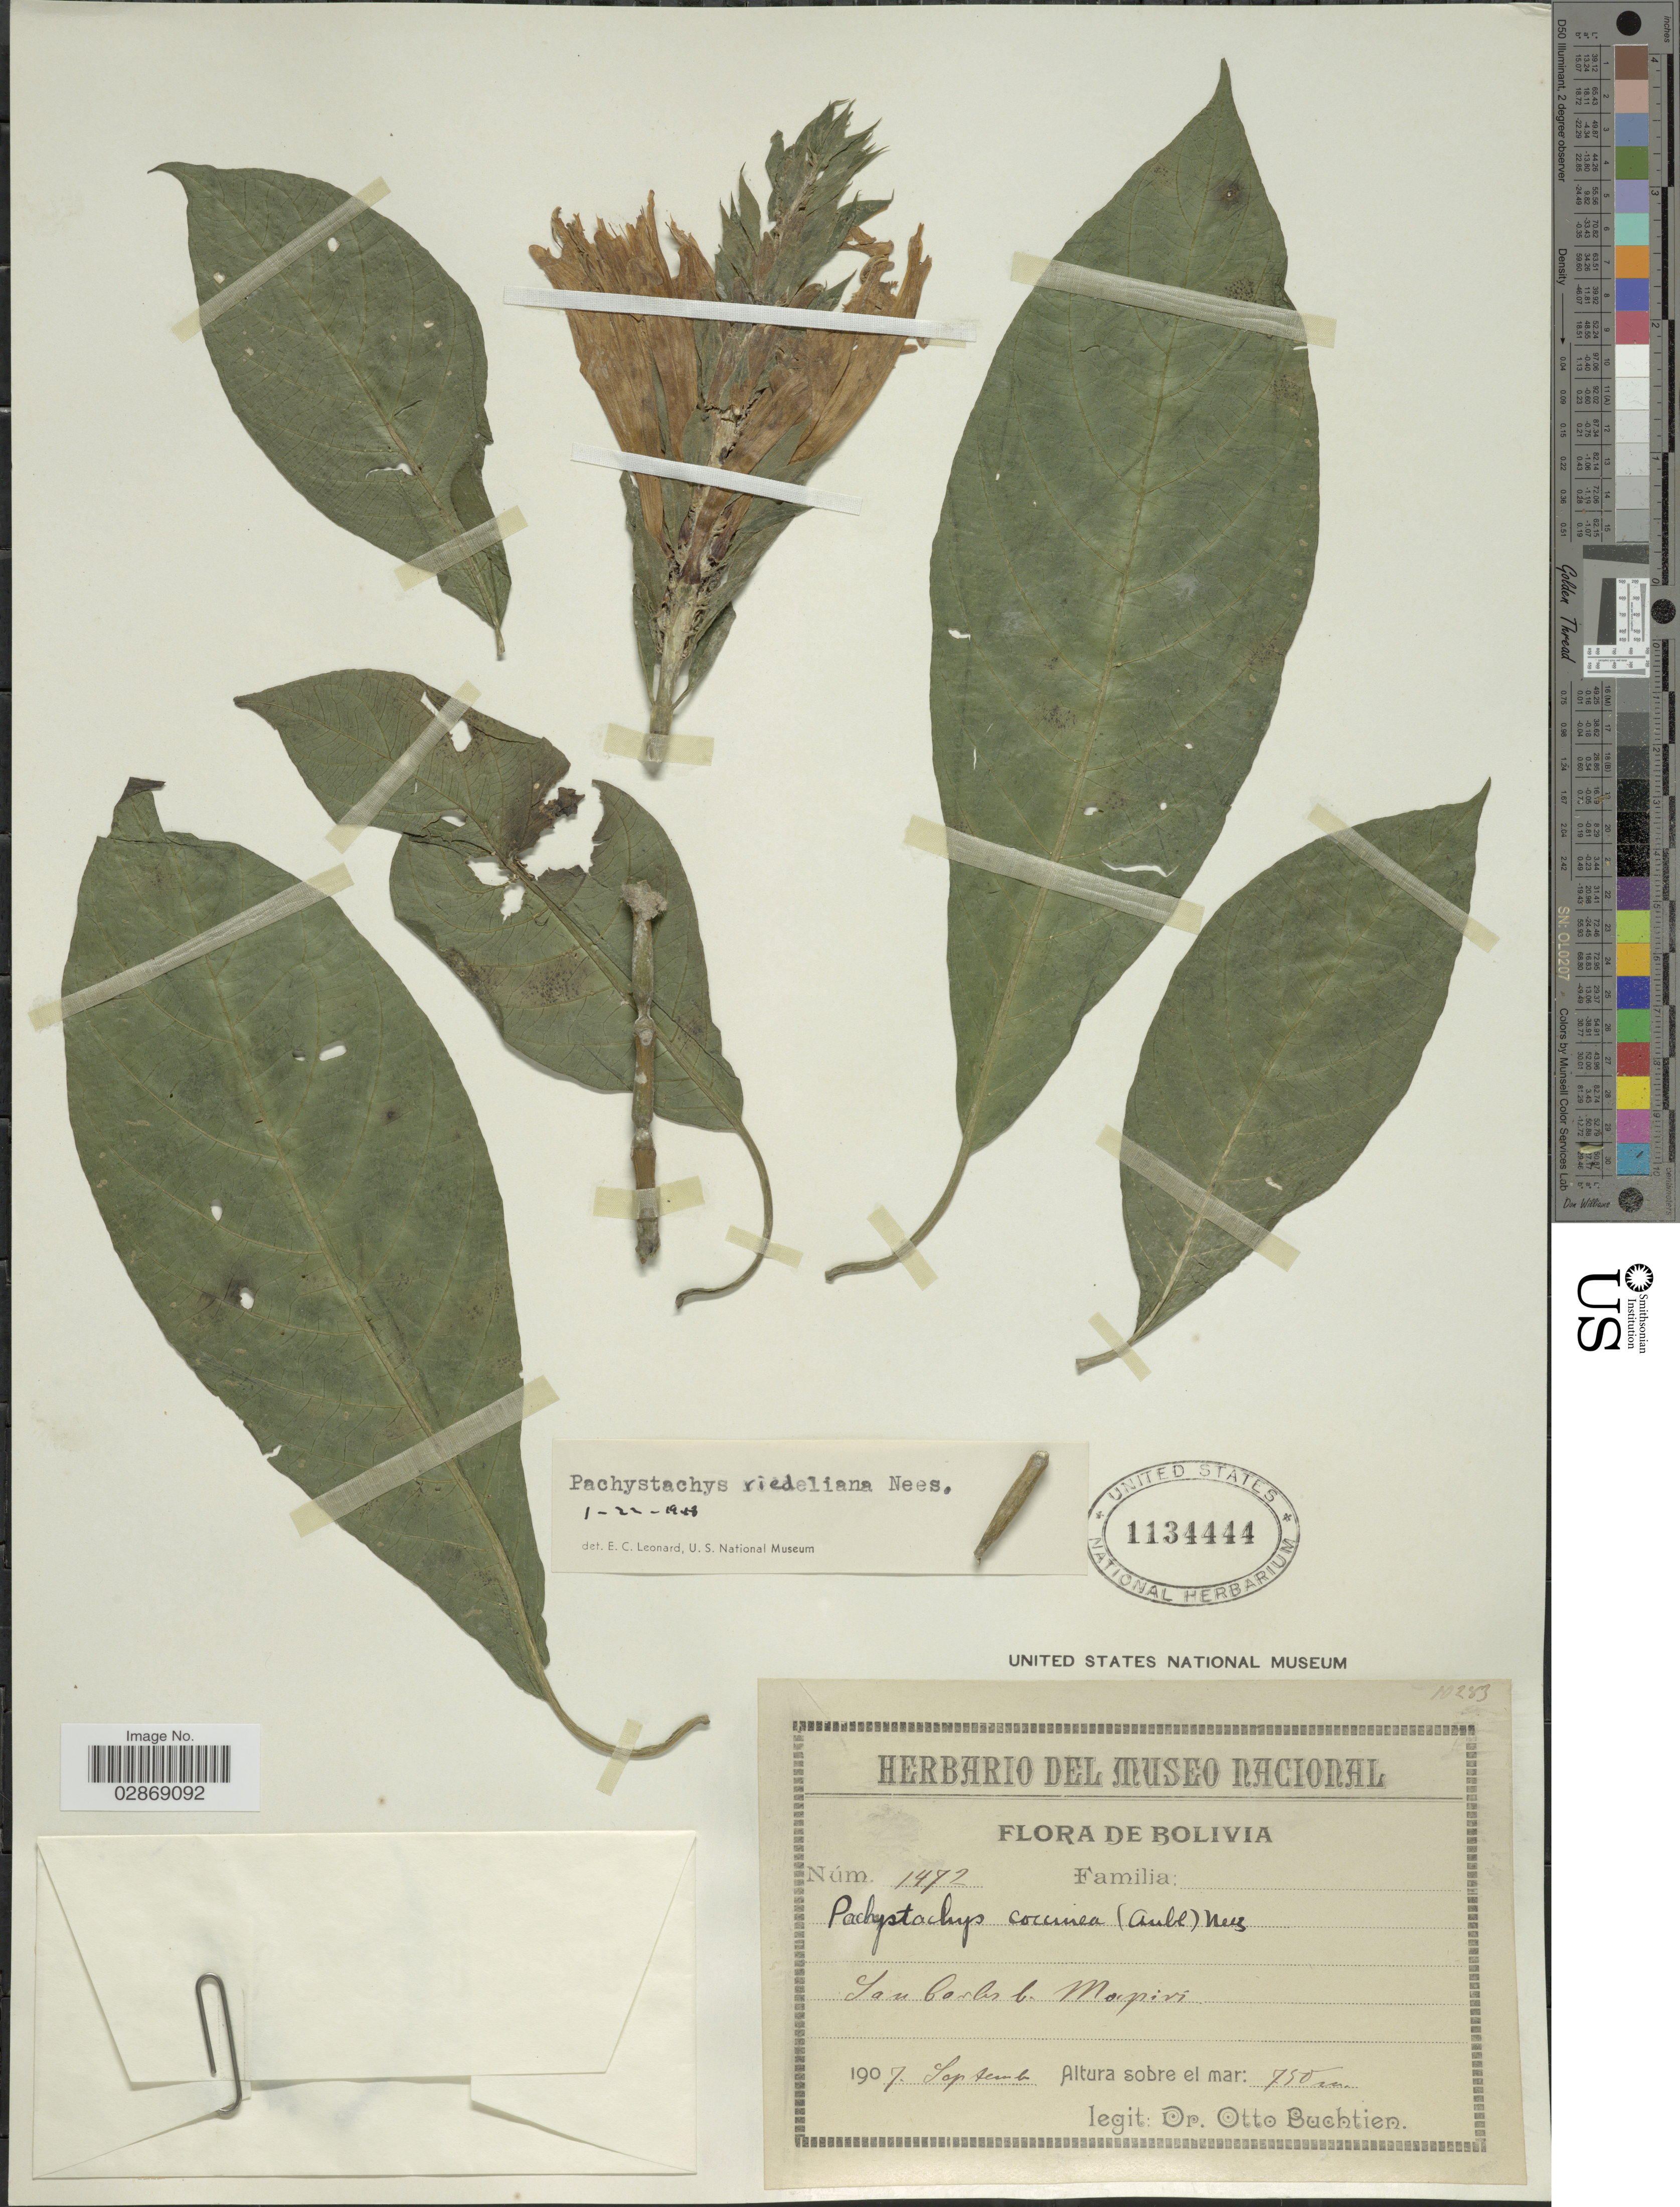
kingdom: Plantae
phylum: Tracheophyta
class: Magnoliopsida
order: Lamiales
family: Acanthaceae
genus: Pachystachys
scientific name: Pachystachys spicata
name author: (Ruiz & Pav.) Wassh.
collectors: O. Buchtien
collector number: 1472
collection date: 1907-09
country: Bolivia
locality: San Carlos b. Mapiri.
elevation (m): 750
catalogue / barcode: US 1134444